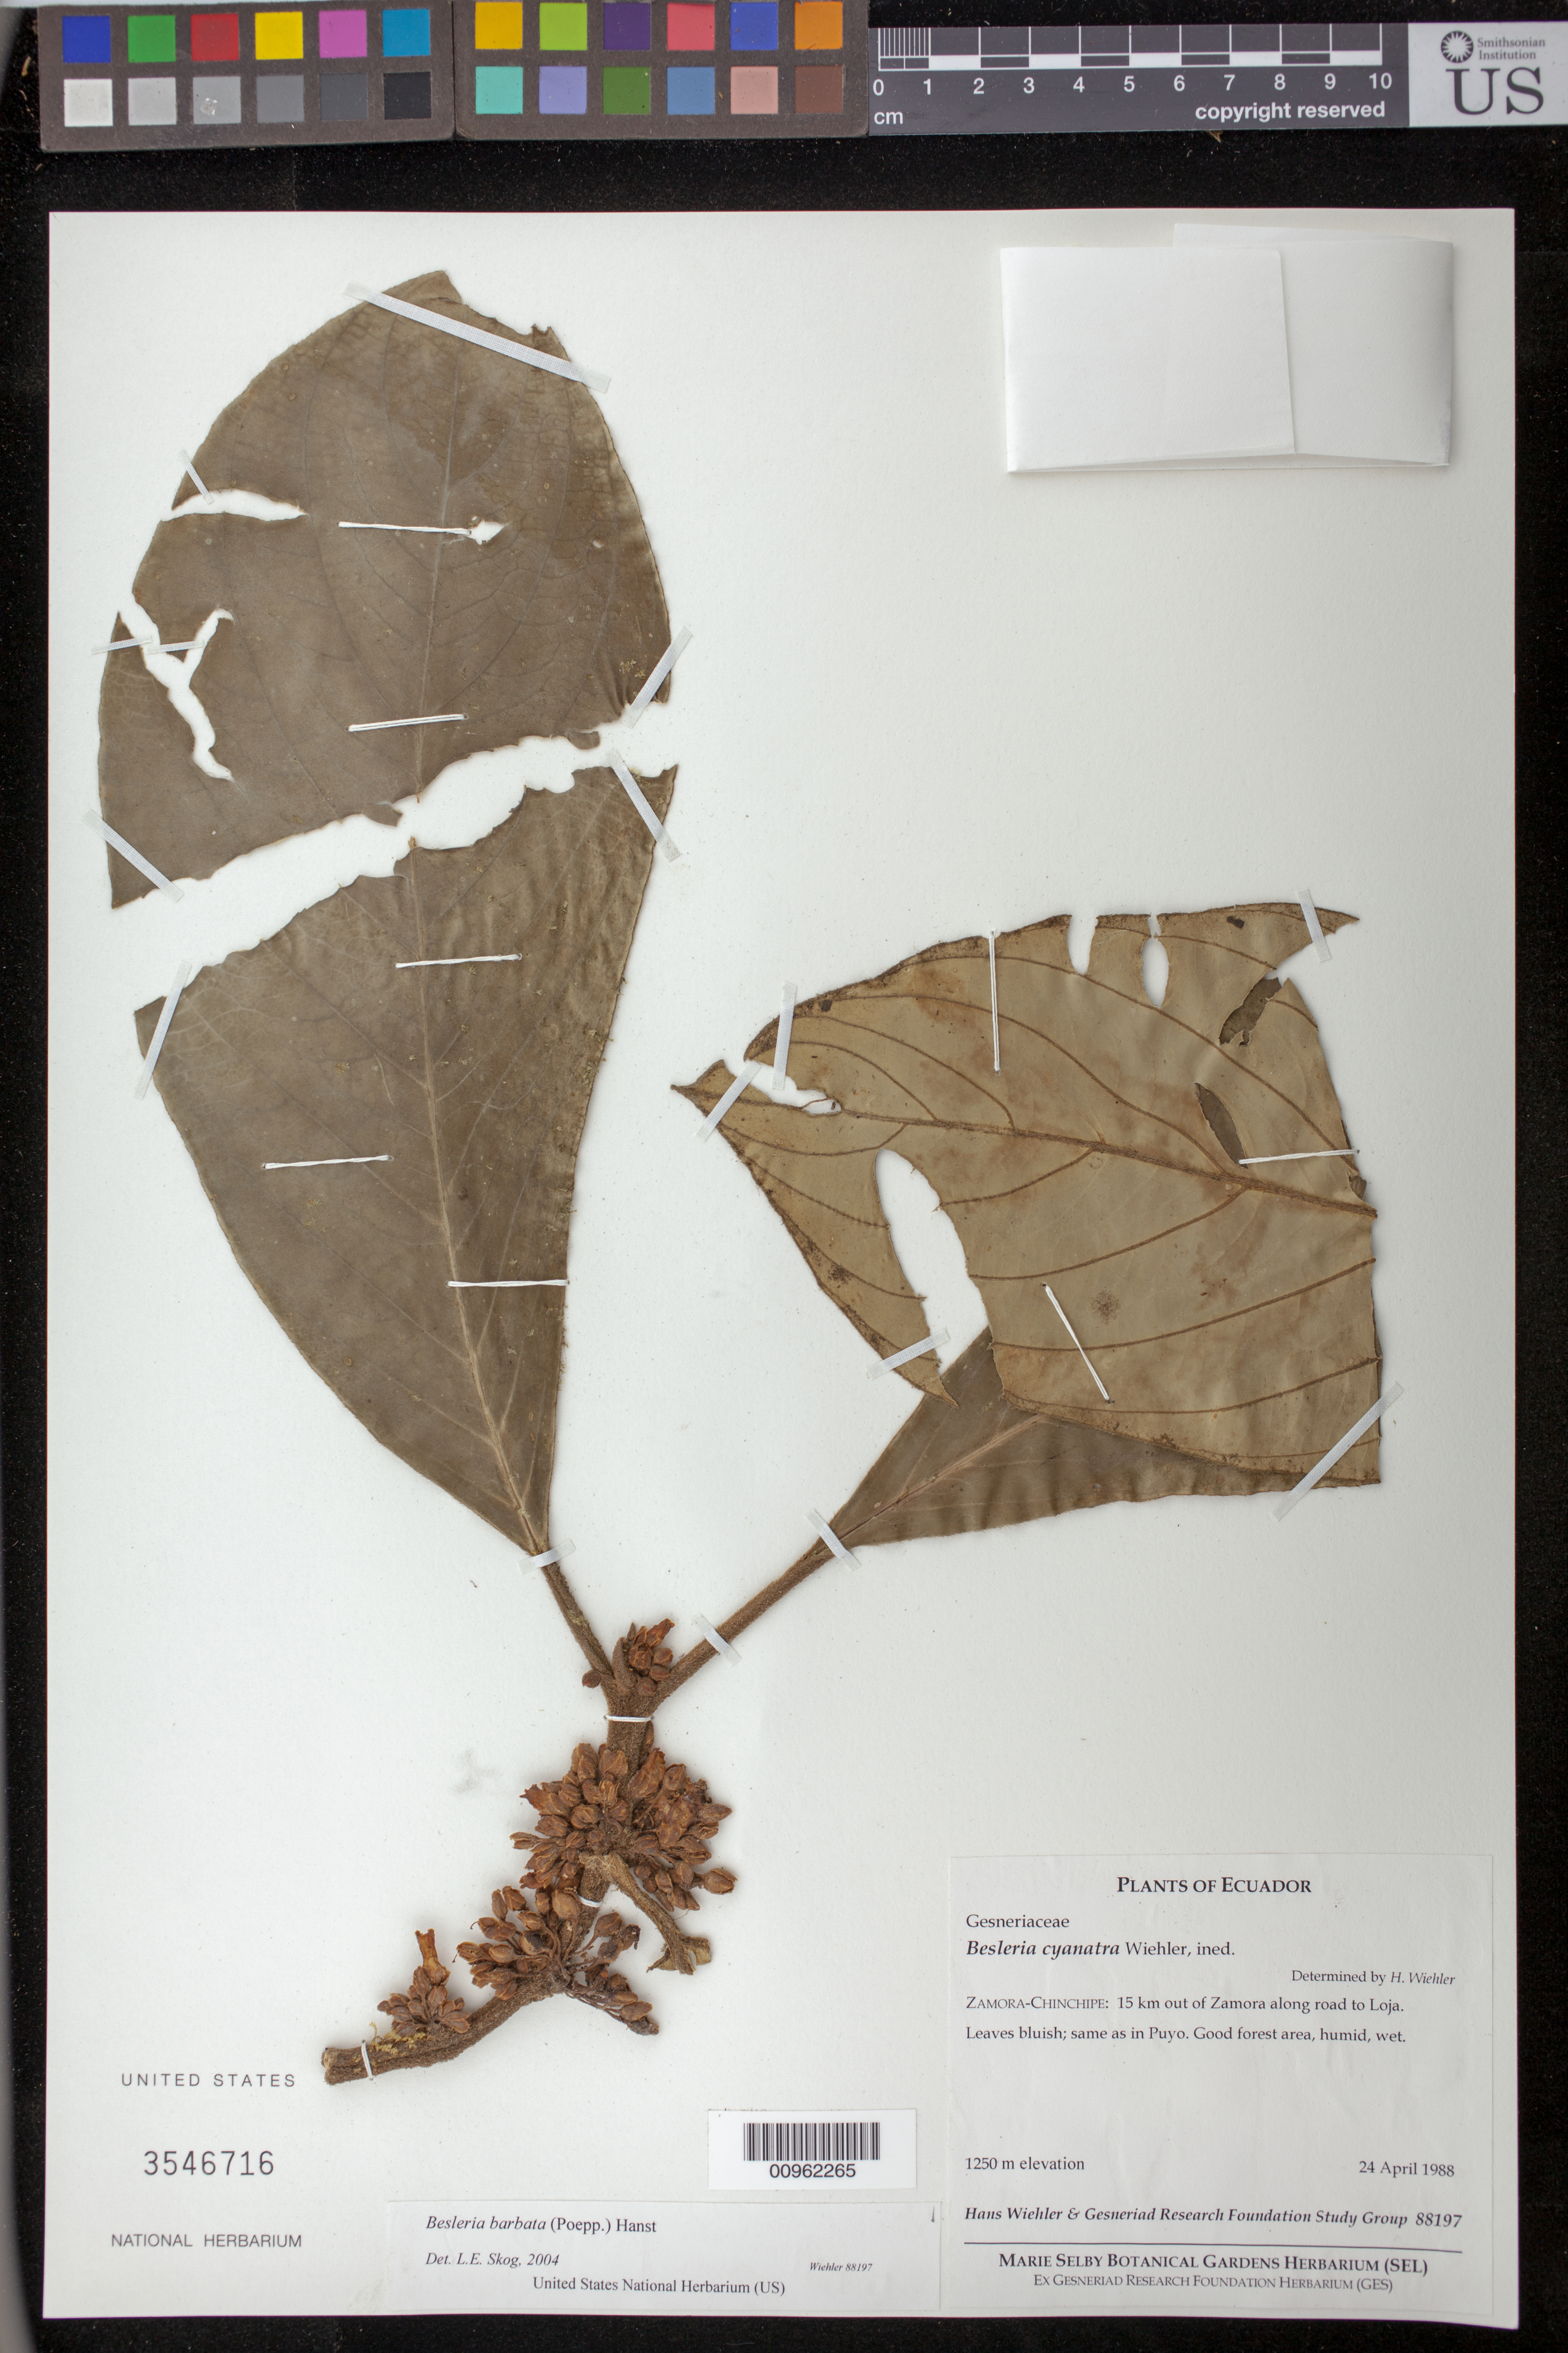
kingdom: Plantae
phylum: Tracheophyta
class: Magnoliopsida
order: Lamiales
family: Gesneriaceae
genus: Besleria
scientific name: Besleria barbata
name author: (Poepp.) Hanst.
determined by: Skog, Laurence E.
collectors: H. J. Wiehler & GRF Study Group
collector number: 88197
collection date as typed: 24 Apr 1988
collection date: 1988-04-24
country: Ecuador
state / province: Zamora-Chinchipe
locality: Zamora-Chinchipe: 15 km out of Zamora along road to Loja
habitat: Good forest area, humid, wet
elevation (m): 1250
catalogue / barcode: US 3546716